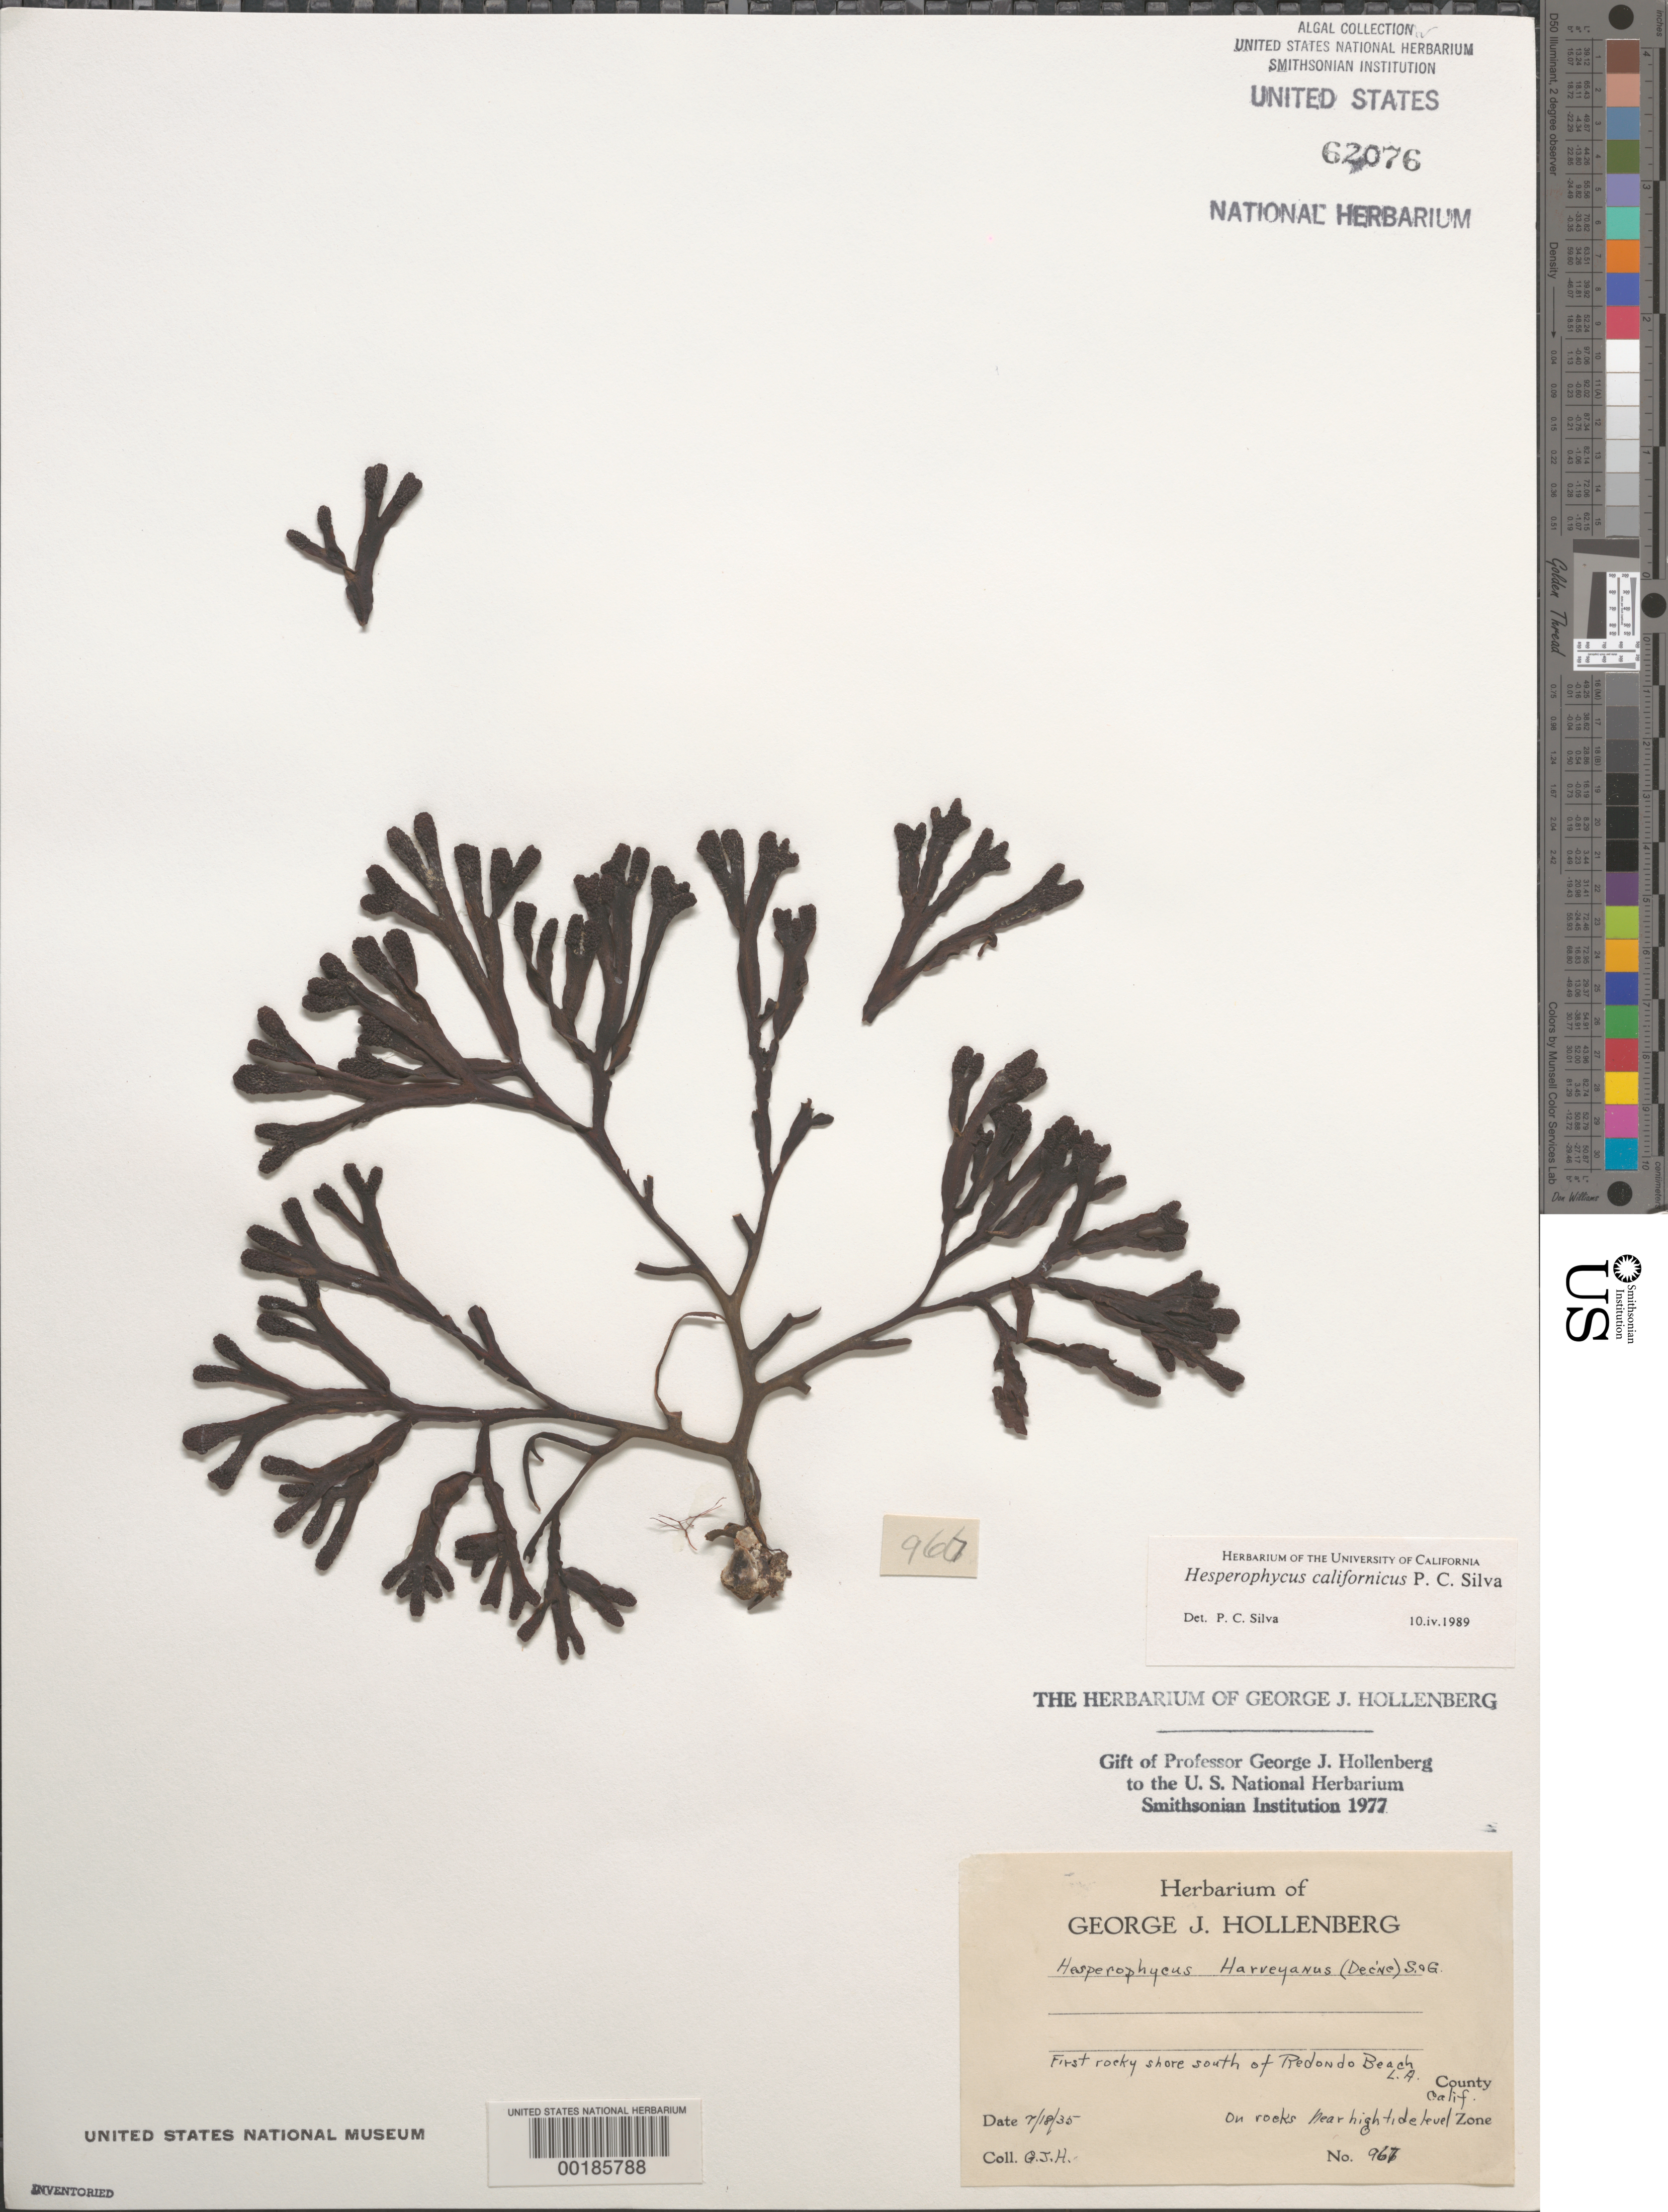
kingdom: Chromista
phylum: Ochrophyta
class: Phaeophyceae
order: Fucales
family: Fucaceae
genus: Hesperophycus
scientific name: Hesperophycus californicus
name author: P.C. Silva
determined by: Silva, P. C.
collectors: G. Hollenberg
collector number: GJH 967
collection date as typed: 18 Jul 1935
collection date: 1935-07-18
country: United States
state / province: California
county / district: Los Angeles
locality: First rocky shore south of Redondo Beach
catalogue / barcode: US 62076